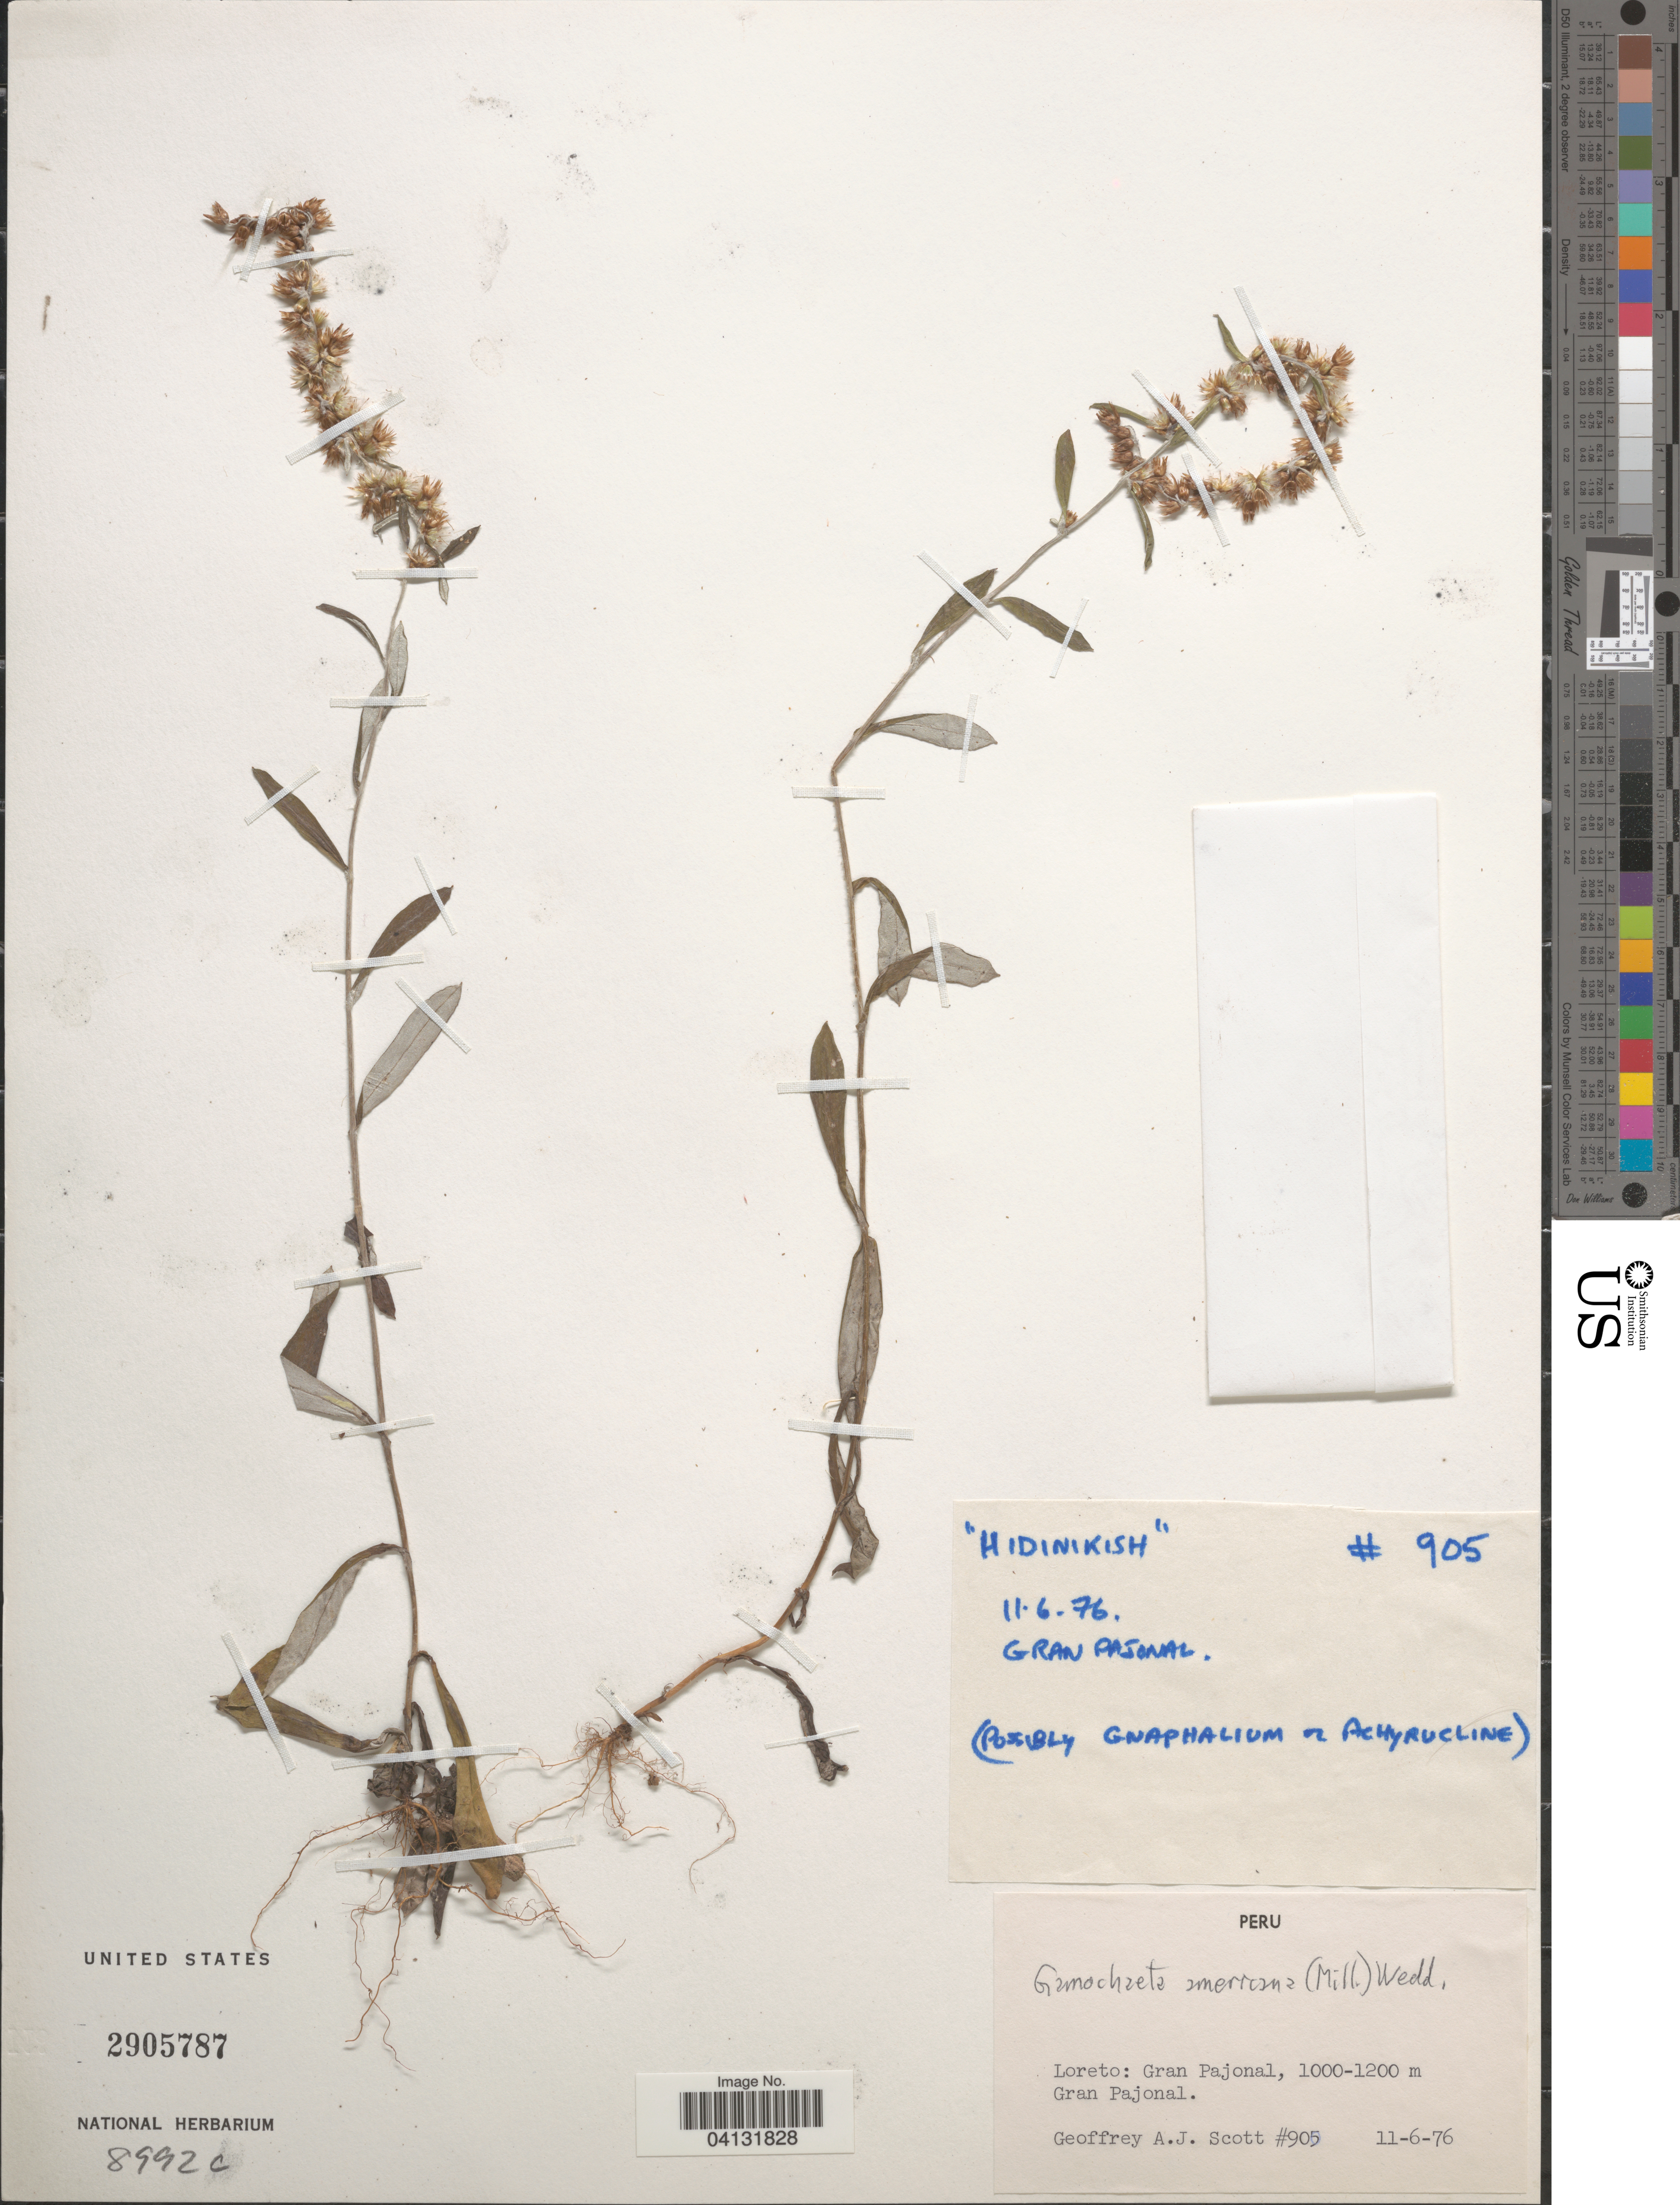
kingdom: Plantae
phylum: Tracheophyta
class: Magnoliopsida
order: Asterales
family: Asteraceae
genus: Gamochaeta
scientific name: Gamochaeta americana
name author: (Mill.) Wedd.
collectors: G. Scott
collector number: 905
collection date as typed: Transcribed d/m/y: 11/6/76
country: Peru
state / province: Loreto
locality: Gran Pajonal. Gran Pajonal.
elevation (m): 1000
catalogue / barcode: US 2905787